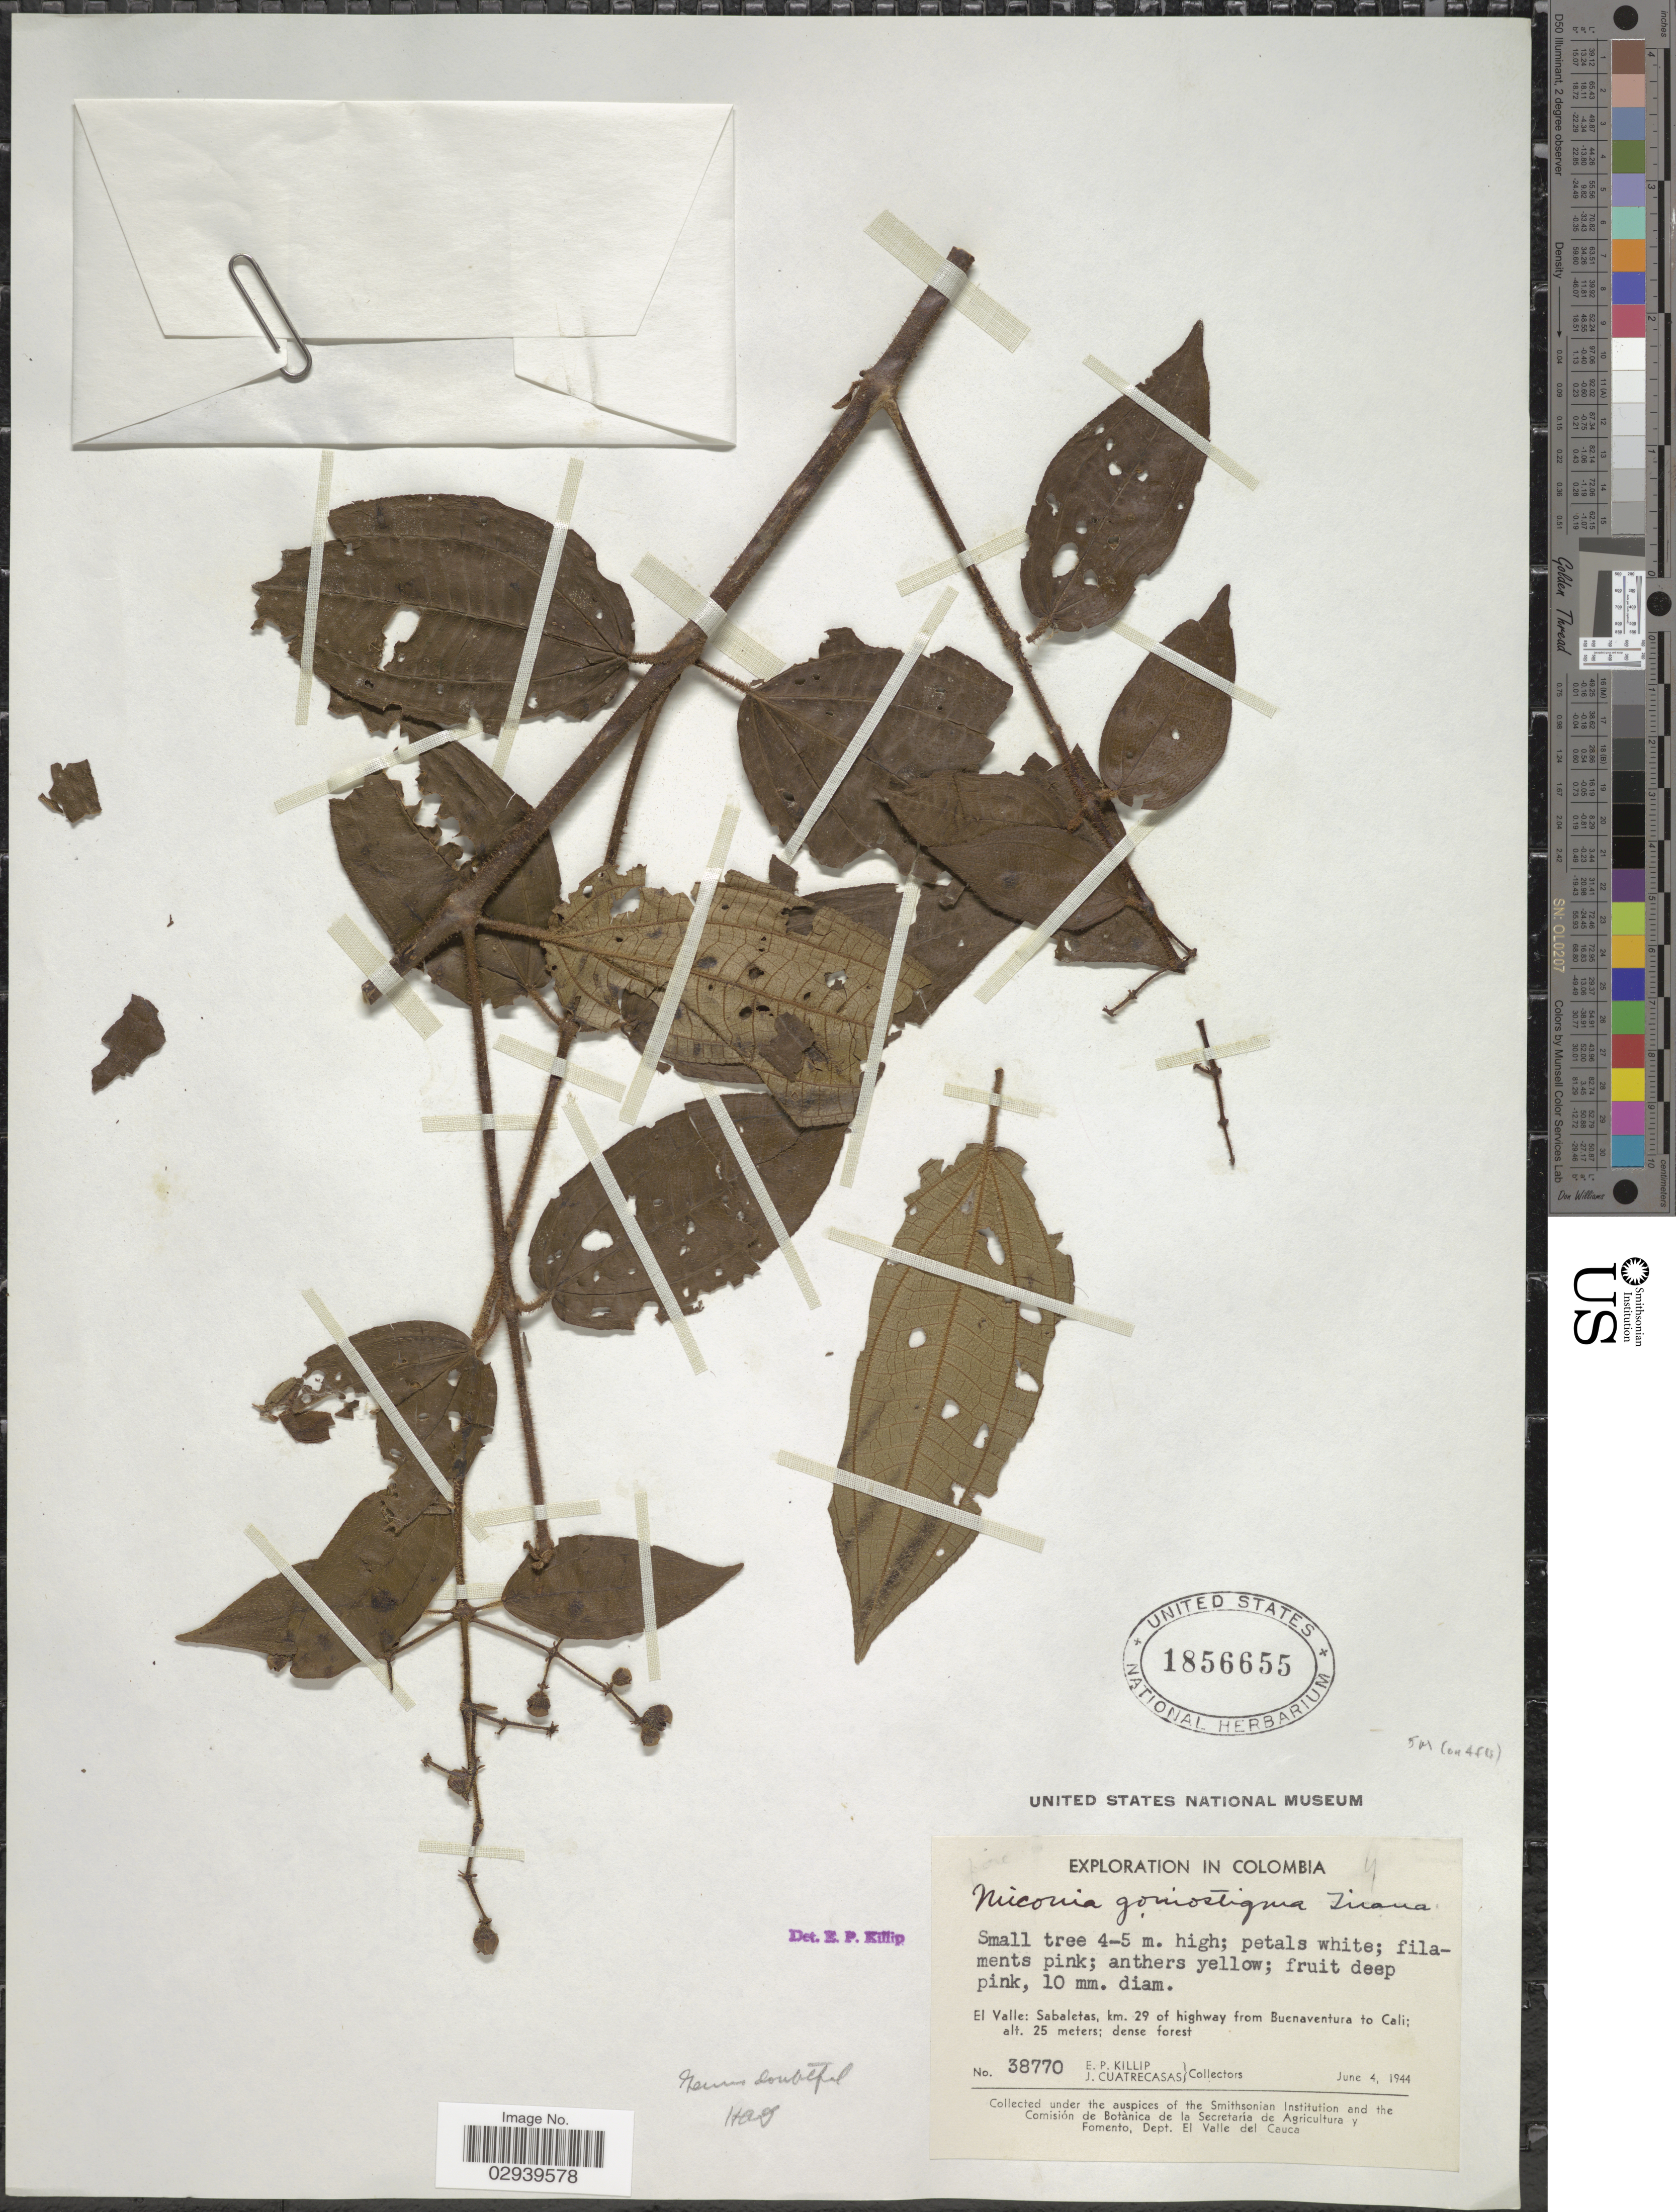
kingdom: Plantae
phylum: Tracheophyta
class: Magnoliopsida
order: Myrtales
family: Melastomataceae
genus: Miconia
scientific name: Miconia goniostigma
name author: Triana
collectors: E. P. Killip & J. Cuatrecasas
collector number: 38770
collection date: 1944-06-04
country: Colombia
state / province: Valle del Cauca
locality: El Valle: Sabaletas, km. 29 of highway from Buenaventura to Cali.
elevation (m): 25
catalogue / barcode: US 1856655